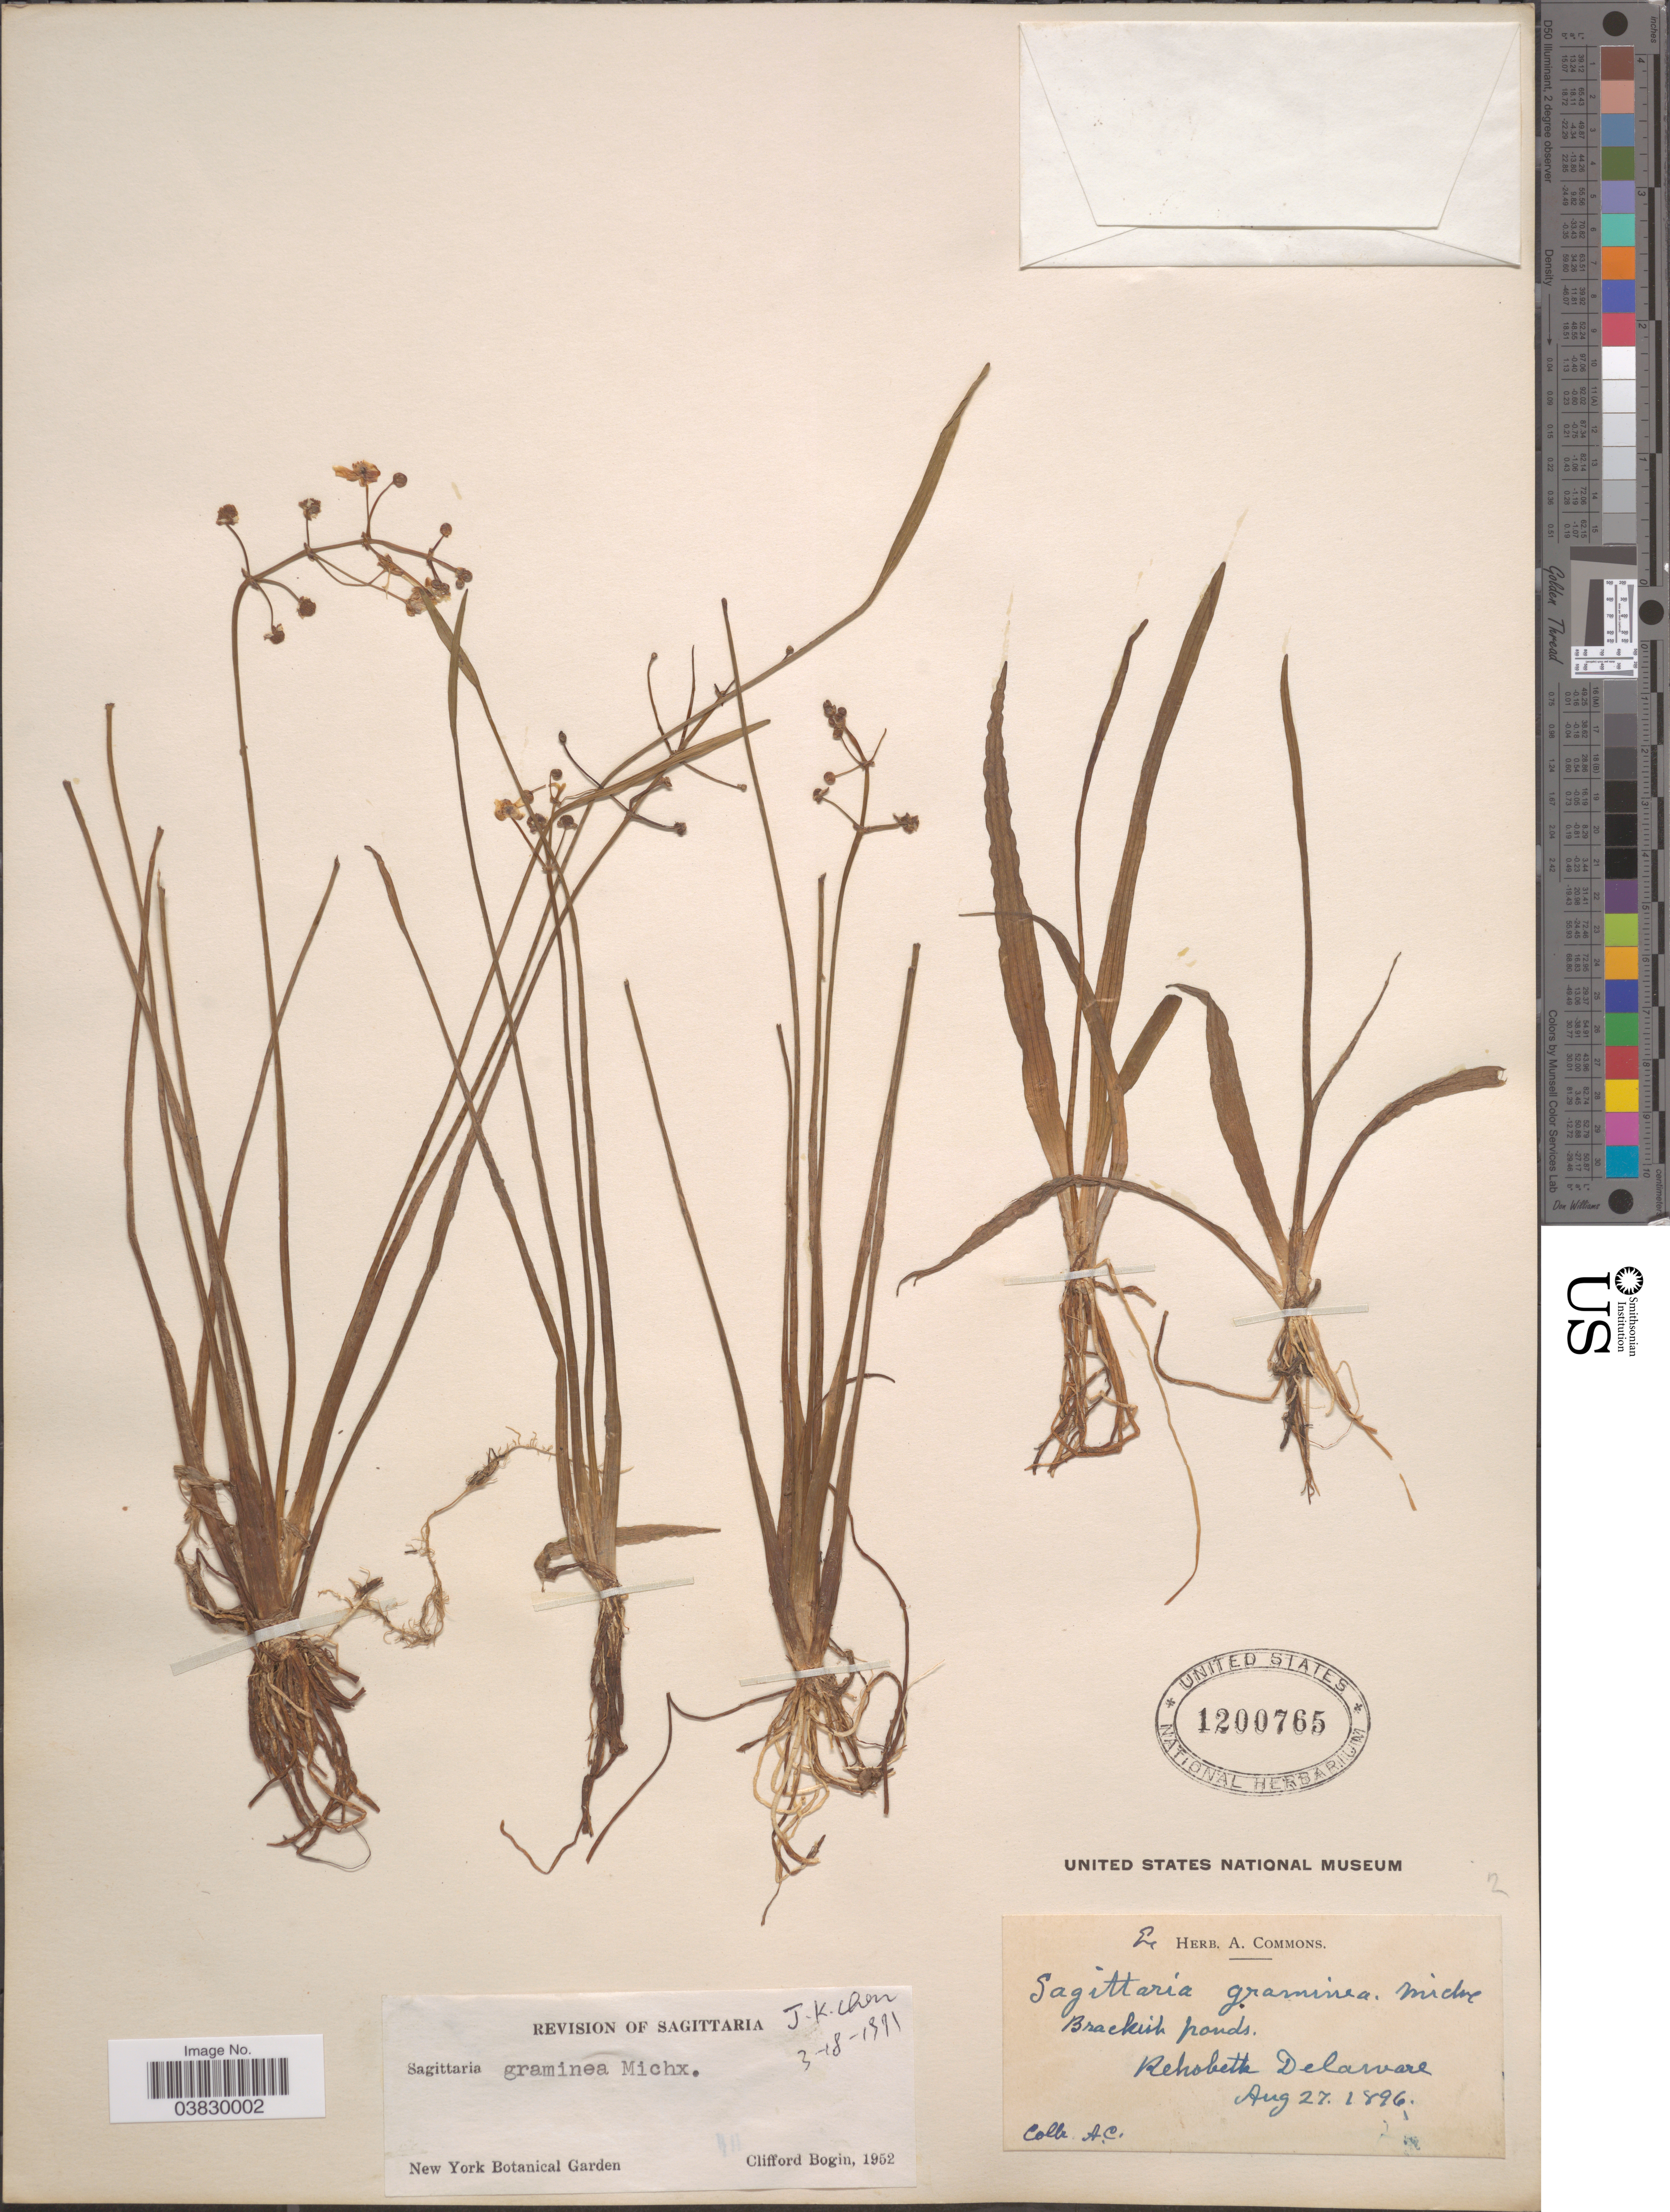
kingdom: Plantae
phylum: Tracheophyta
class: Liliopsida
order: Alismatales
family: Alismataceae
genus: Sagittaria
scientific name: Sagittaria graminea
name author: Michx.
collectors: A. Commons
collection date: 1896-08-27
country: United States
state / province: Delaware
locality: Rehoboth.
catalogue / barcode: US 1200765